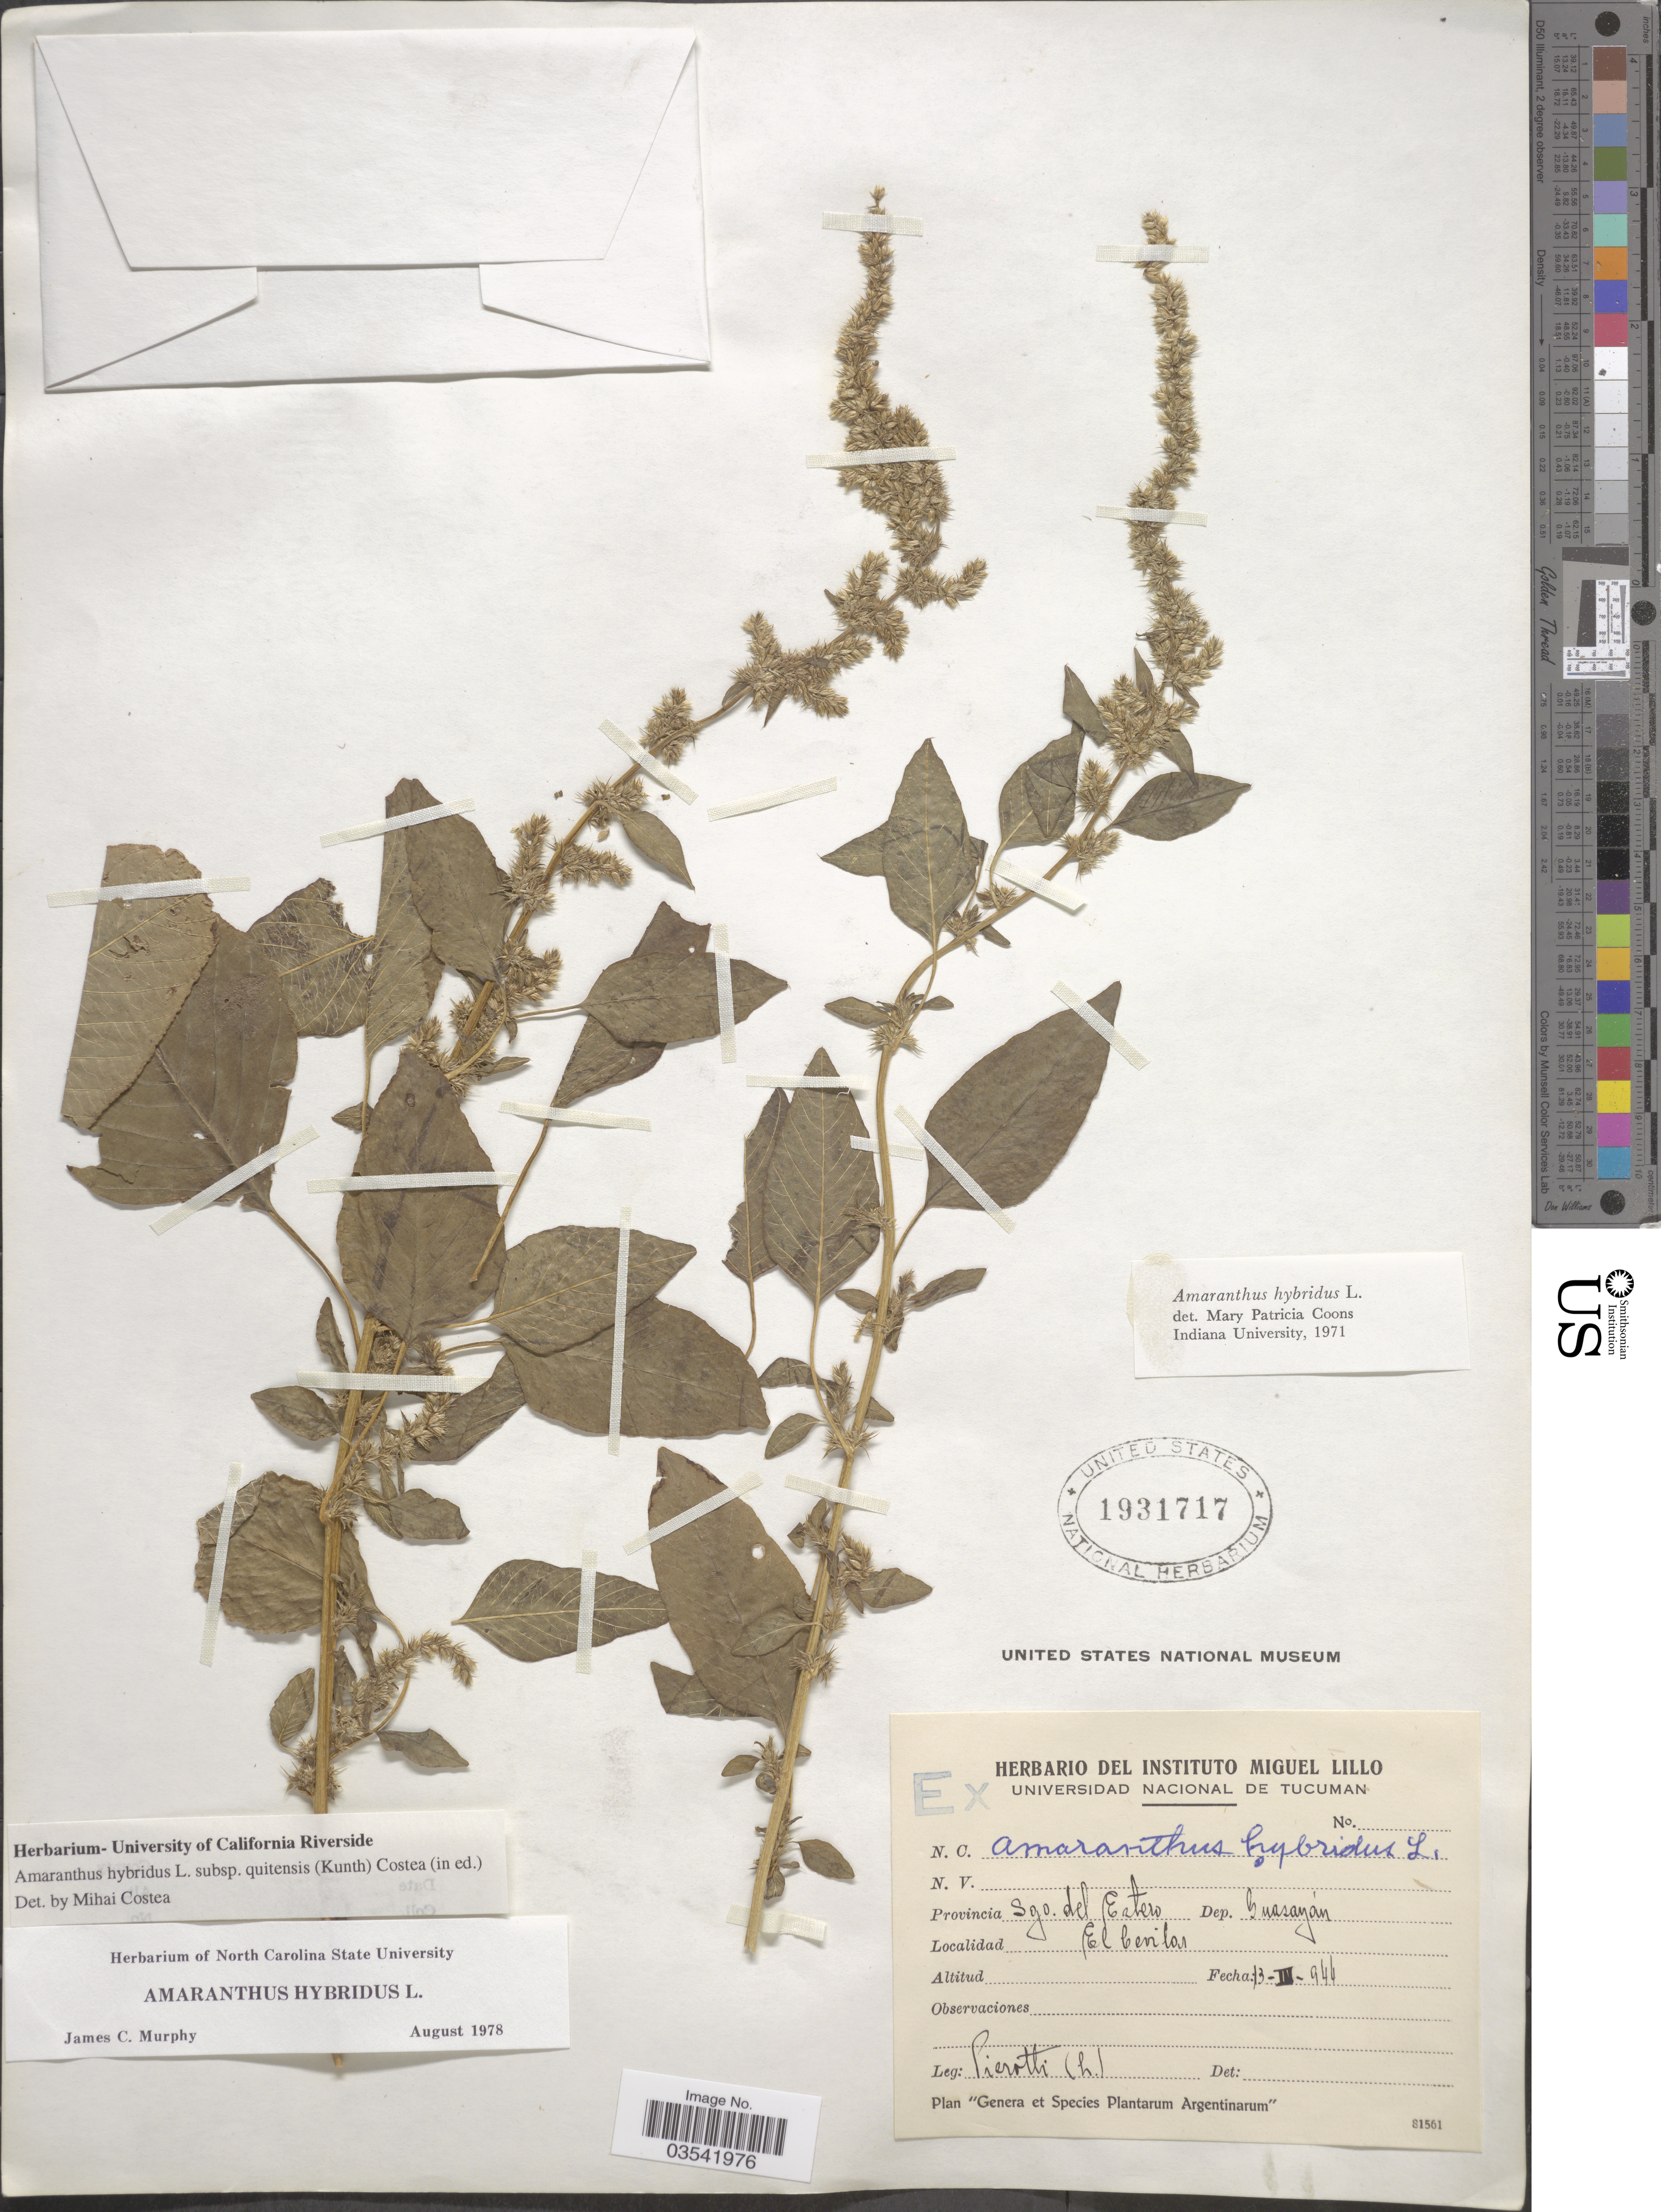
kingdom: Plantae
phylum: Tracheophyta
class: Magnoliopsida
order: Caryophyllales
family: Amaranthaceae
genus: Amaranthus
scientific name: Amaranthus hybridus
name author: L.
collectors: S. A. Pierotti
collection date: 1944-03-13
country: Argentina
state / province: Santiago del Estero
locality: Dep. Guasayán. El Cevilas.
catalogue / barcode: US 1931717